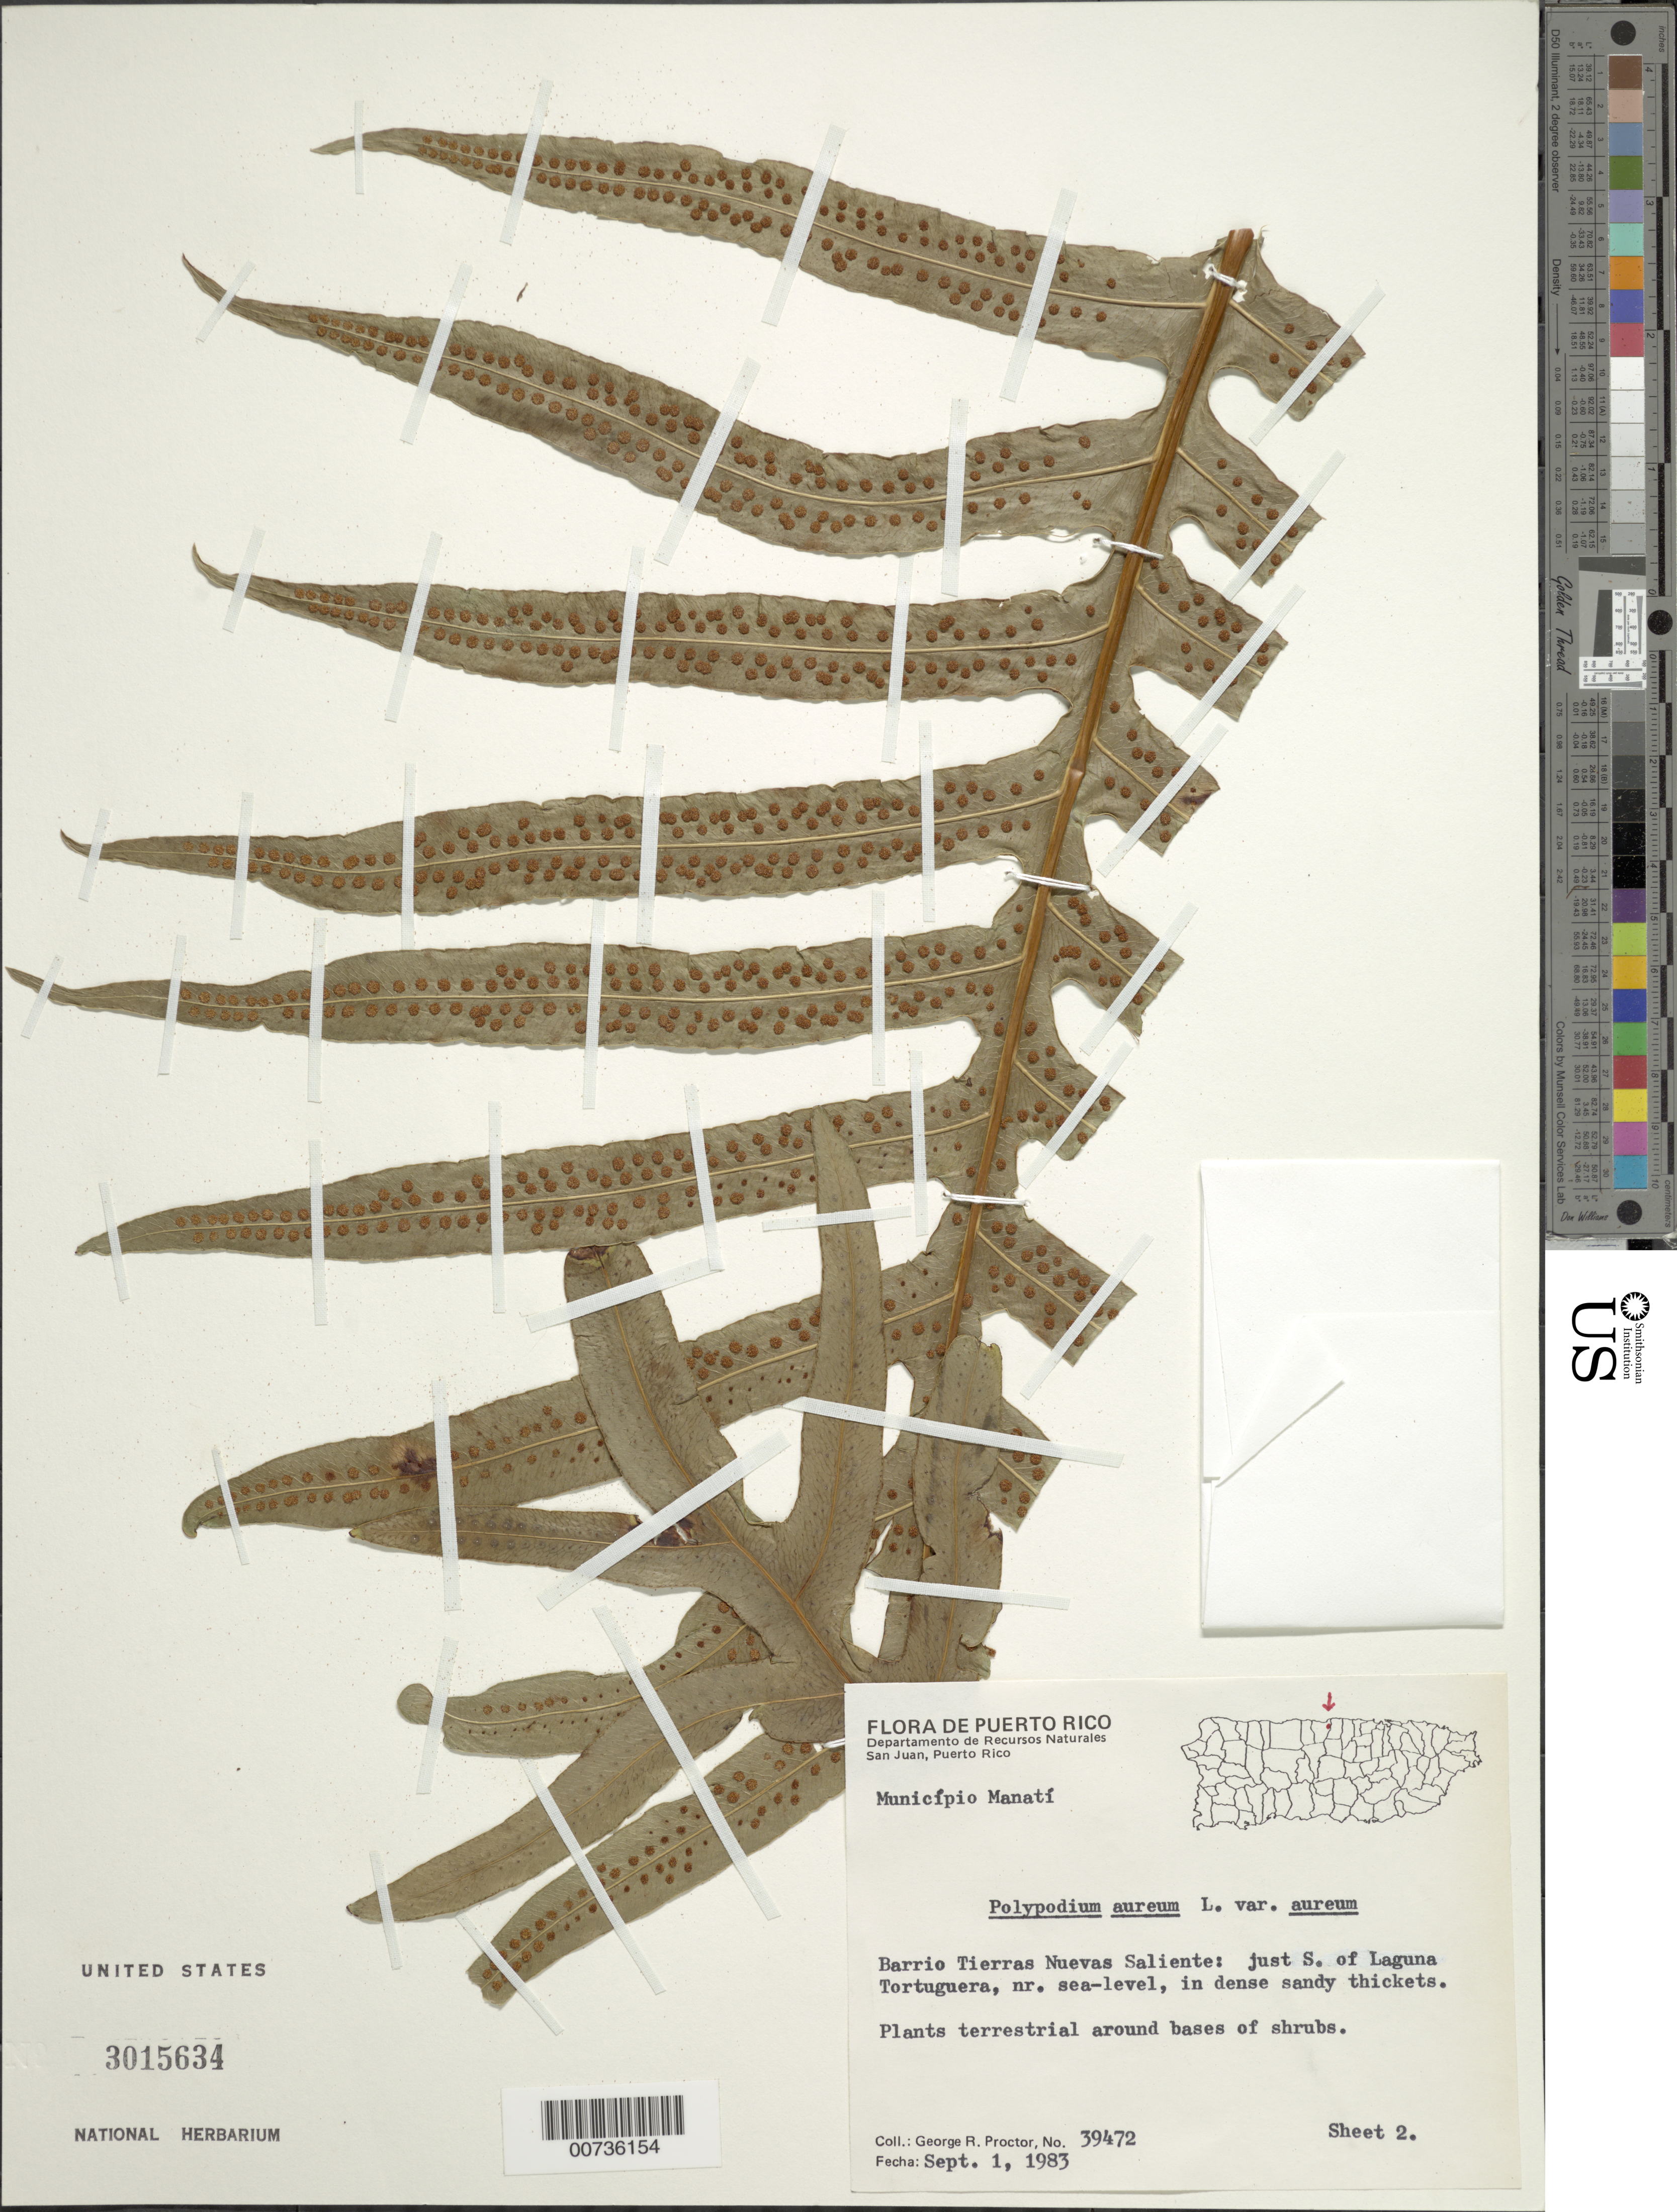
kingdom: Plantae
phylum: Tracheophyta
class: Polypodiopsida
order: Polypodiales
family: Polypodiaceae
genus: Phlebodium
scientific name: Phlebodium aureum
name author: (L.) J. Sm.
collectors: G. R. Proctor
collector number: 39472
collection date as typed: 01 Sep 1983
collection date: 1983-09-01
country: Puerto Rico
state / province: Manatí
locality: Barrio Tierras Nuevas Saliente: just S. of Laguna Tortuguera, nr. Sea-level, in dense sandy thickets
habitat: Plants Terrestrial around bases of shrubs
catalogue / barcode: US 3015634